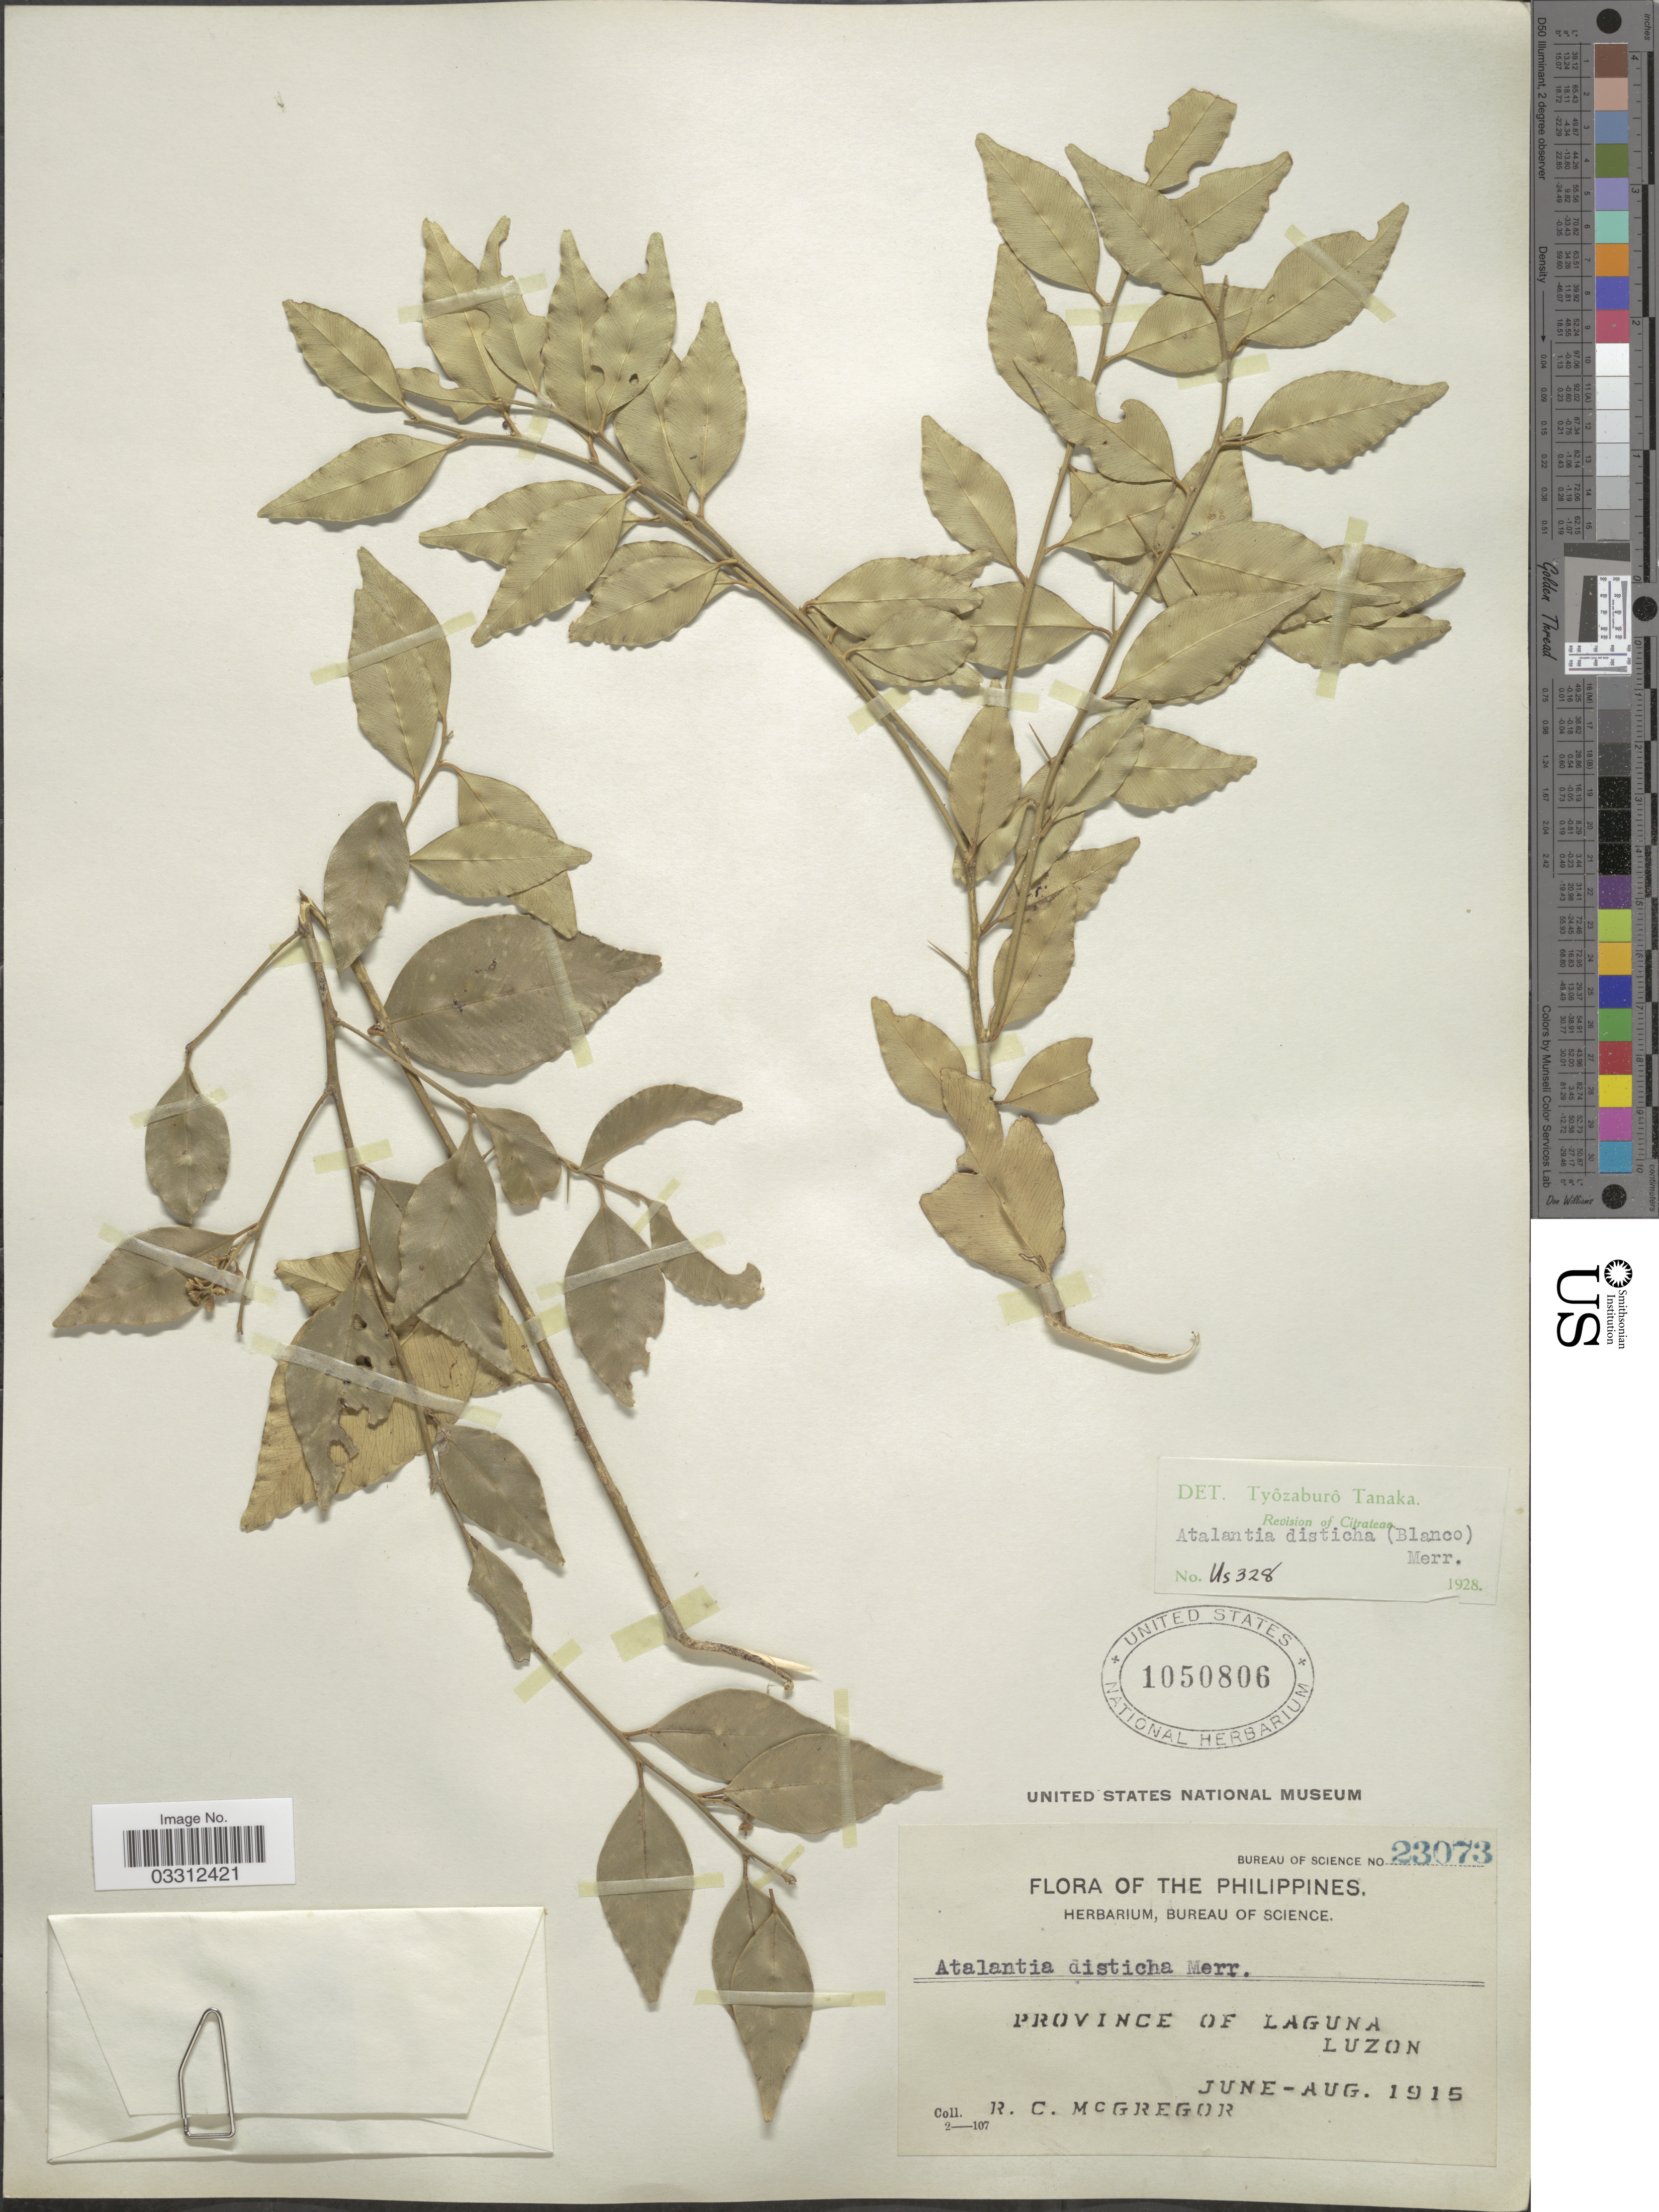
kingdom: Plantae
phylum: Tracheophyta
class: Magnoliopsida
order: Sapindales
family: Rutaceae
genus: Atalantia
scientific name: Atalantia racemosa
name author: Wight ex Hook.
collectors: R. C. McGregor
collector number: Bureau of Science 23073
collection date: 1915-06/1915-08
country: Philippines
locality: Province of Laguna, Luzon.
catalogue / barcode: US 1050806